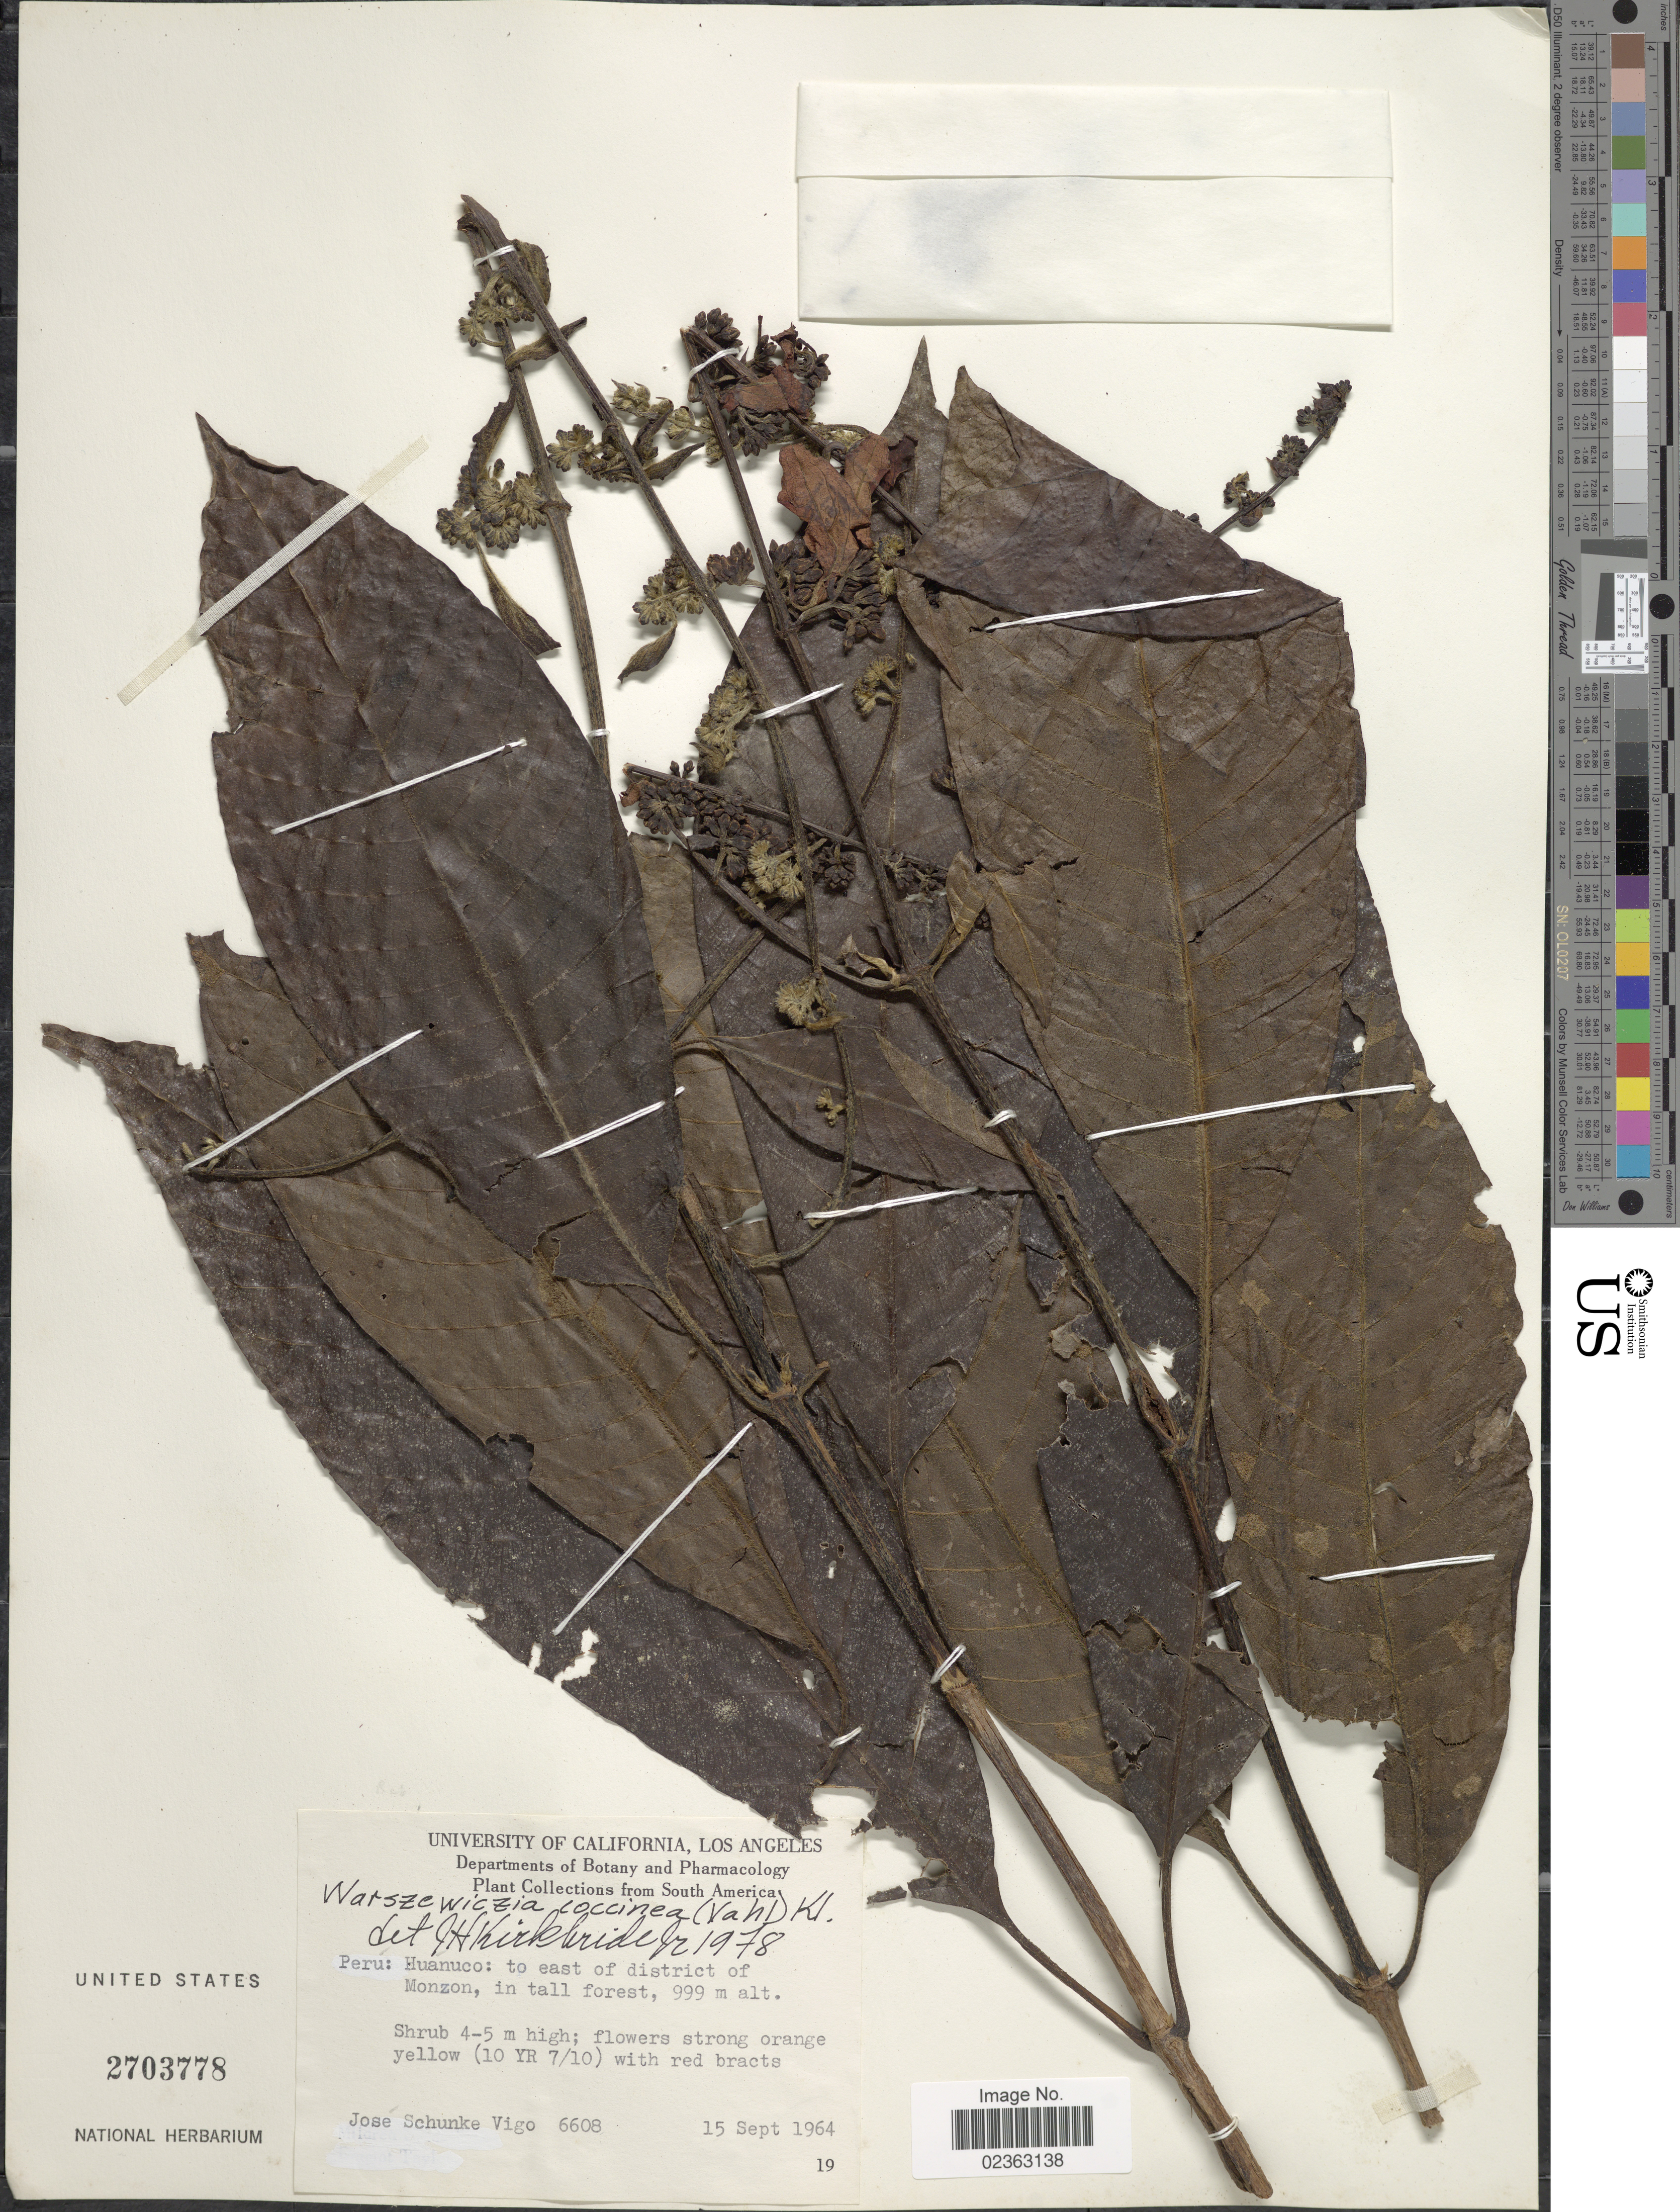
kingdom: Plantae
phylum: Tracheophyta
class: Magnoliopsida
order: Gentianales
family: Rubiaceae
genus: Warszewiczia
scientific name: Warszewiczia coccinea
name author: (Vahl) Klotzsch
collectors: J. Schunke Vigo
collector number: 6608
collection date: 1964-09-15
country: Peru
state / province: Huánuco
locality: To east of of district of Monzon, in tall forest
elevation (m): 999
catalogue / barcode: US 2703778